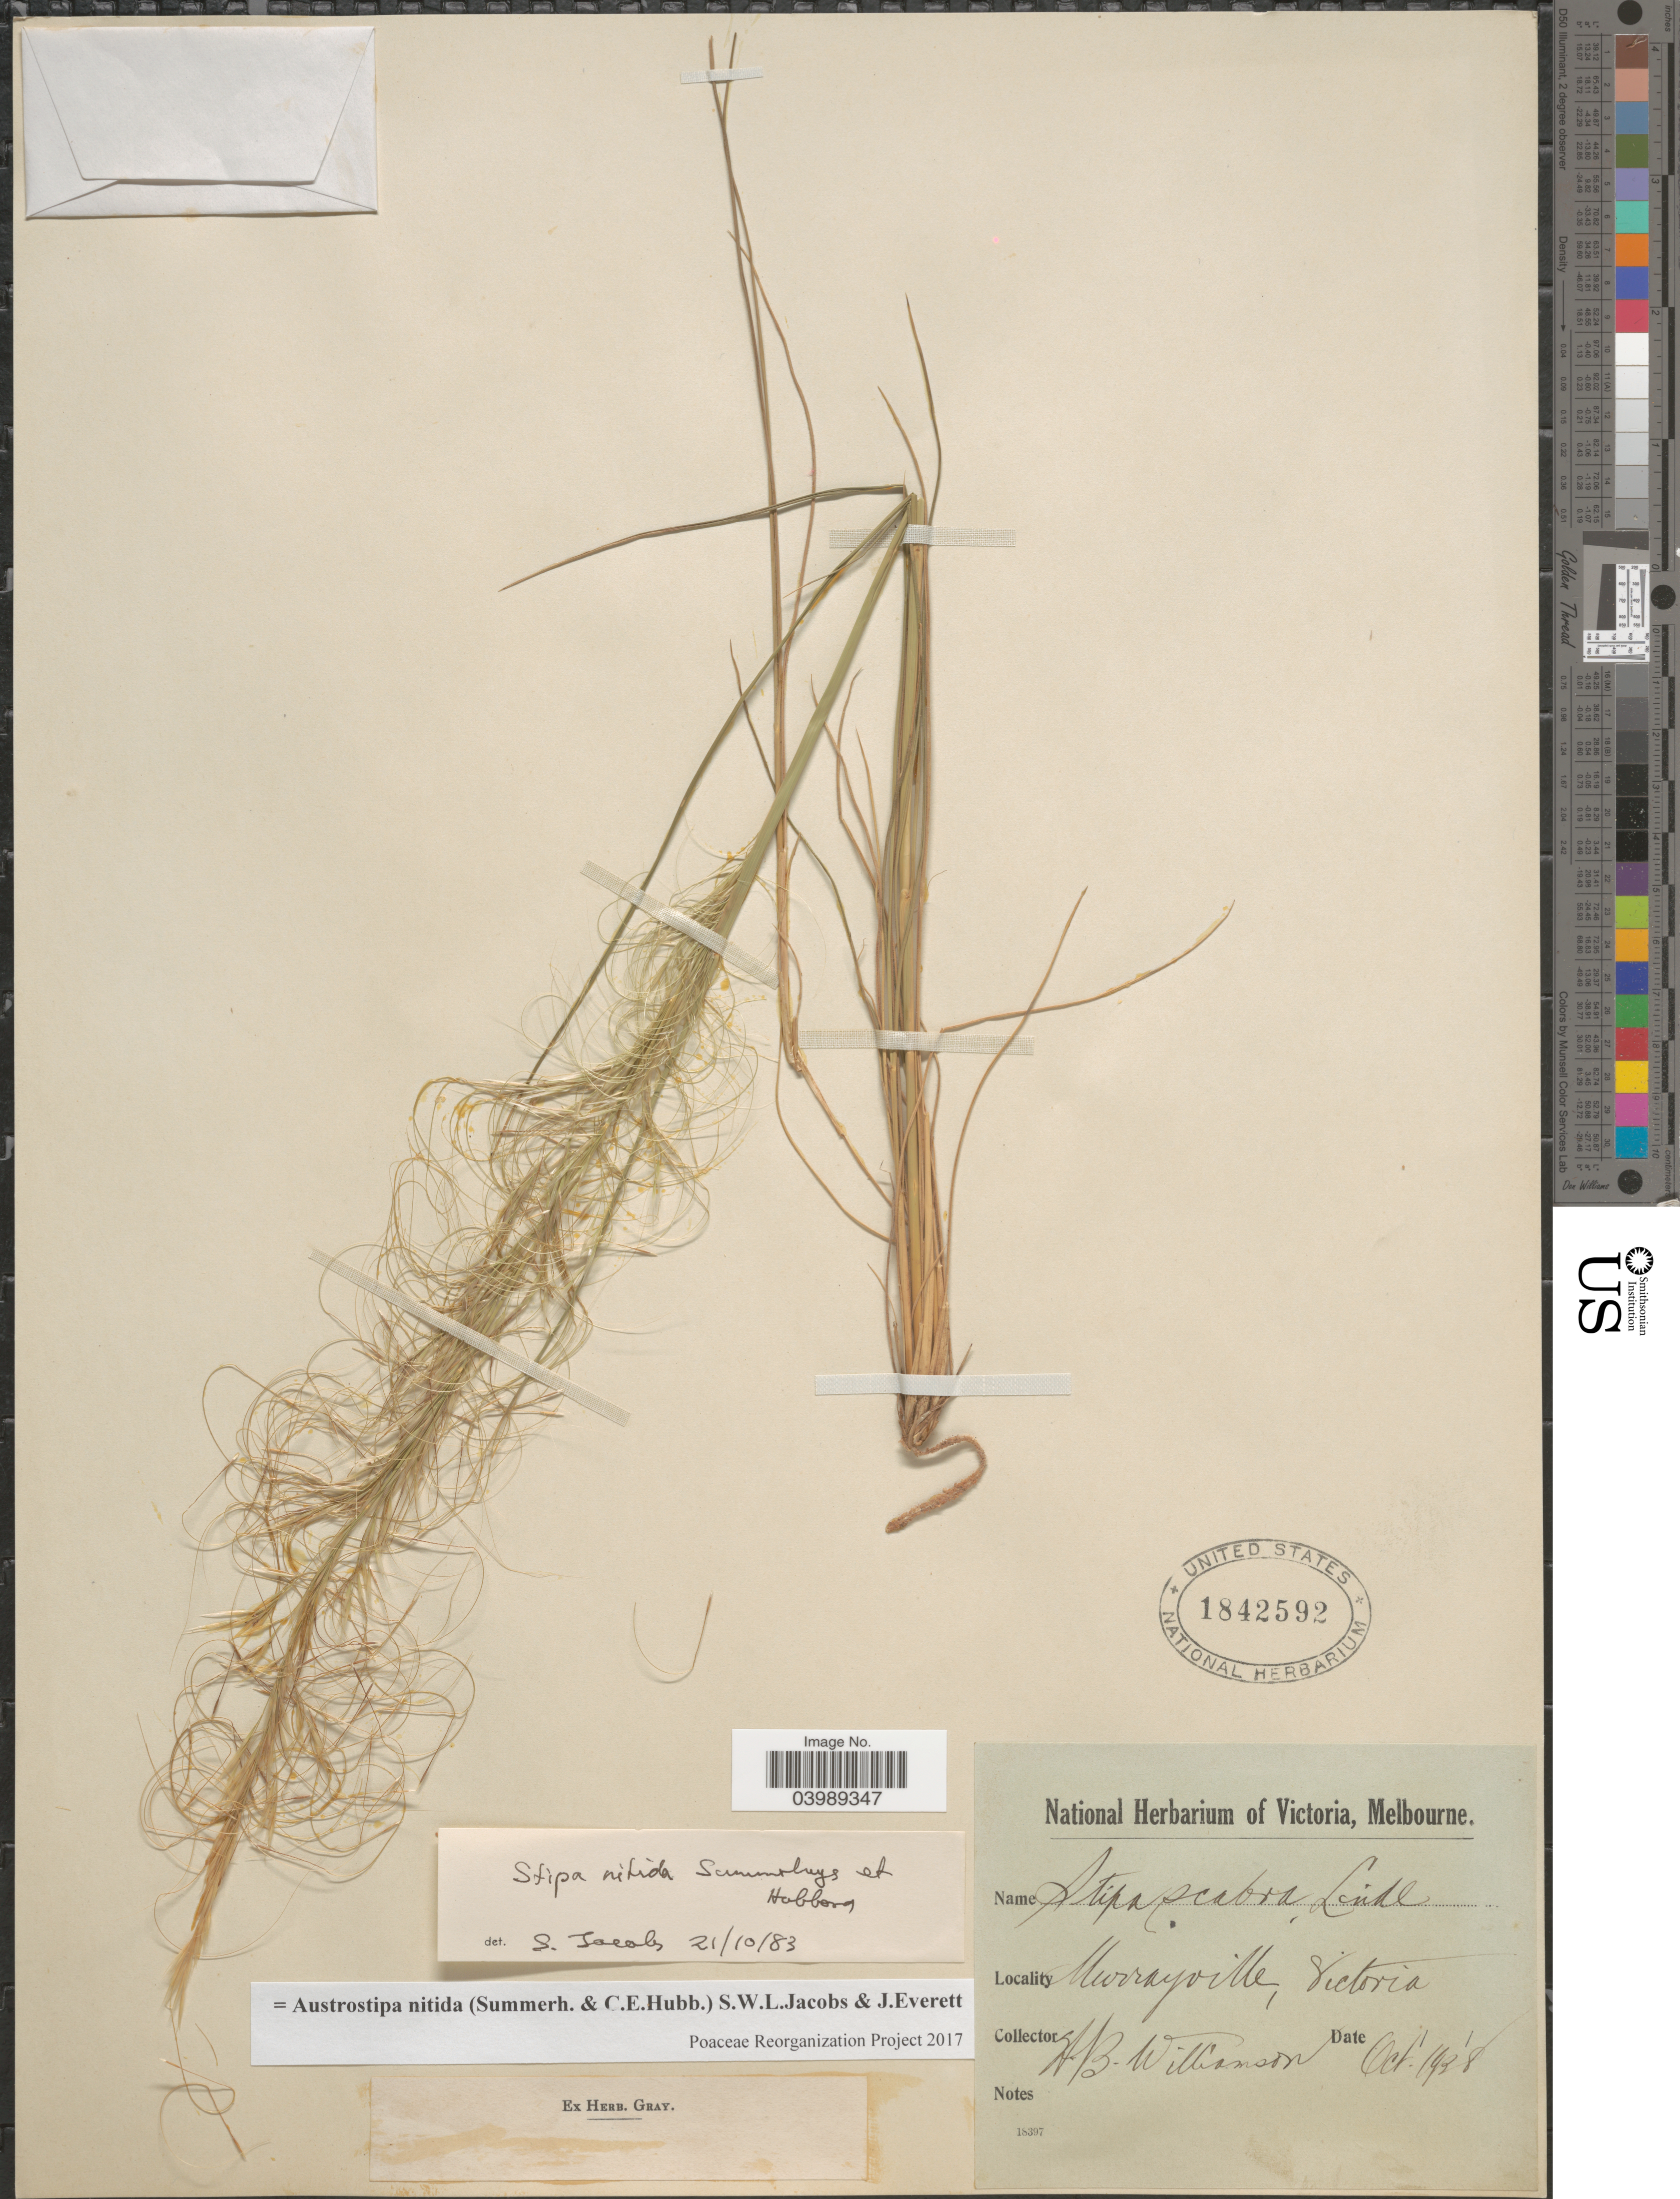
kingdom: Plantae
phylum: Tracheophyta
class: Liliopsida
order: Poales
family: Poaceae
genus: Austrostipa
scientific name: Austrostipa nitida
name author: (Summerh. & C.E. Hubb.) S.W.L. Jacobs & J. Everett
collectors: H. Williamson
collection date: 1938-10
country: Australia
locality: Murrayville, VIctoria.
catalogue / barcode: US 1842592